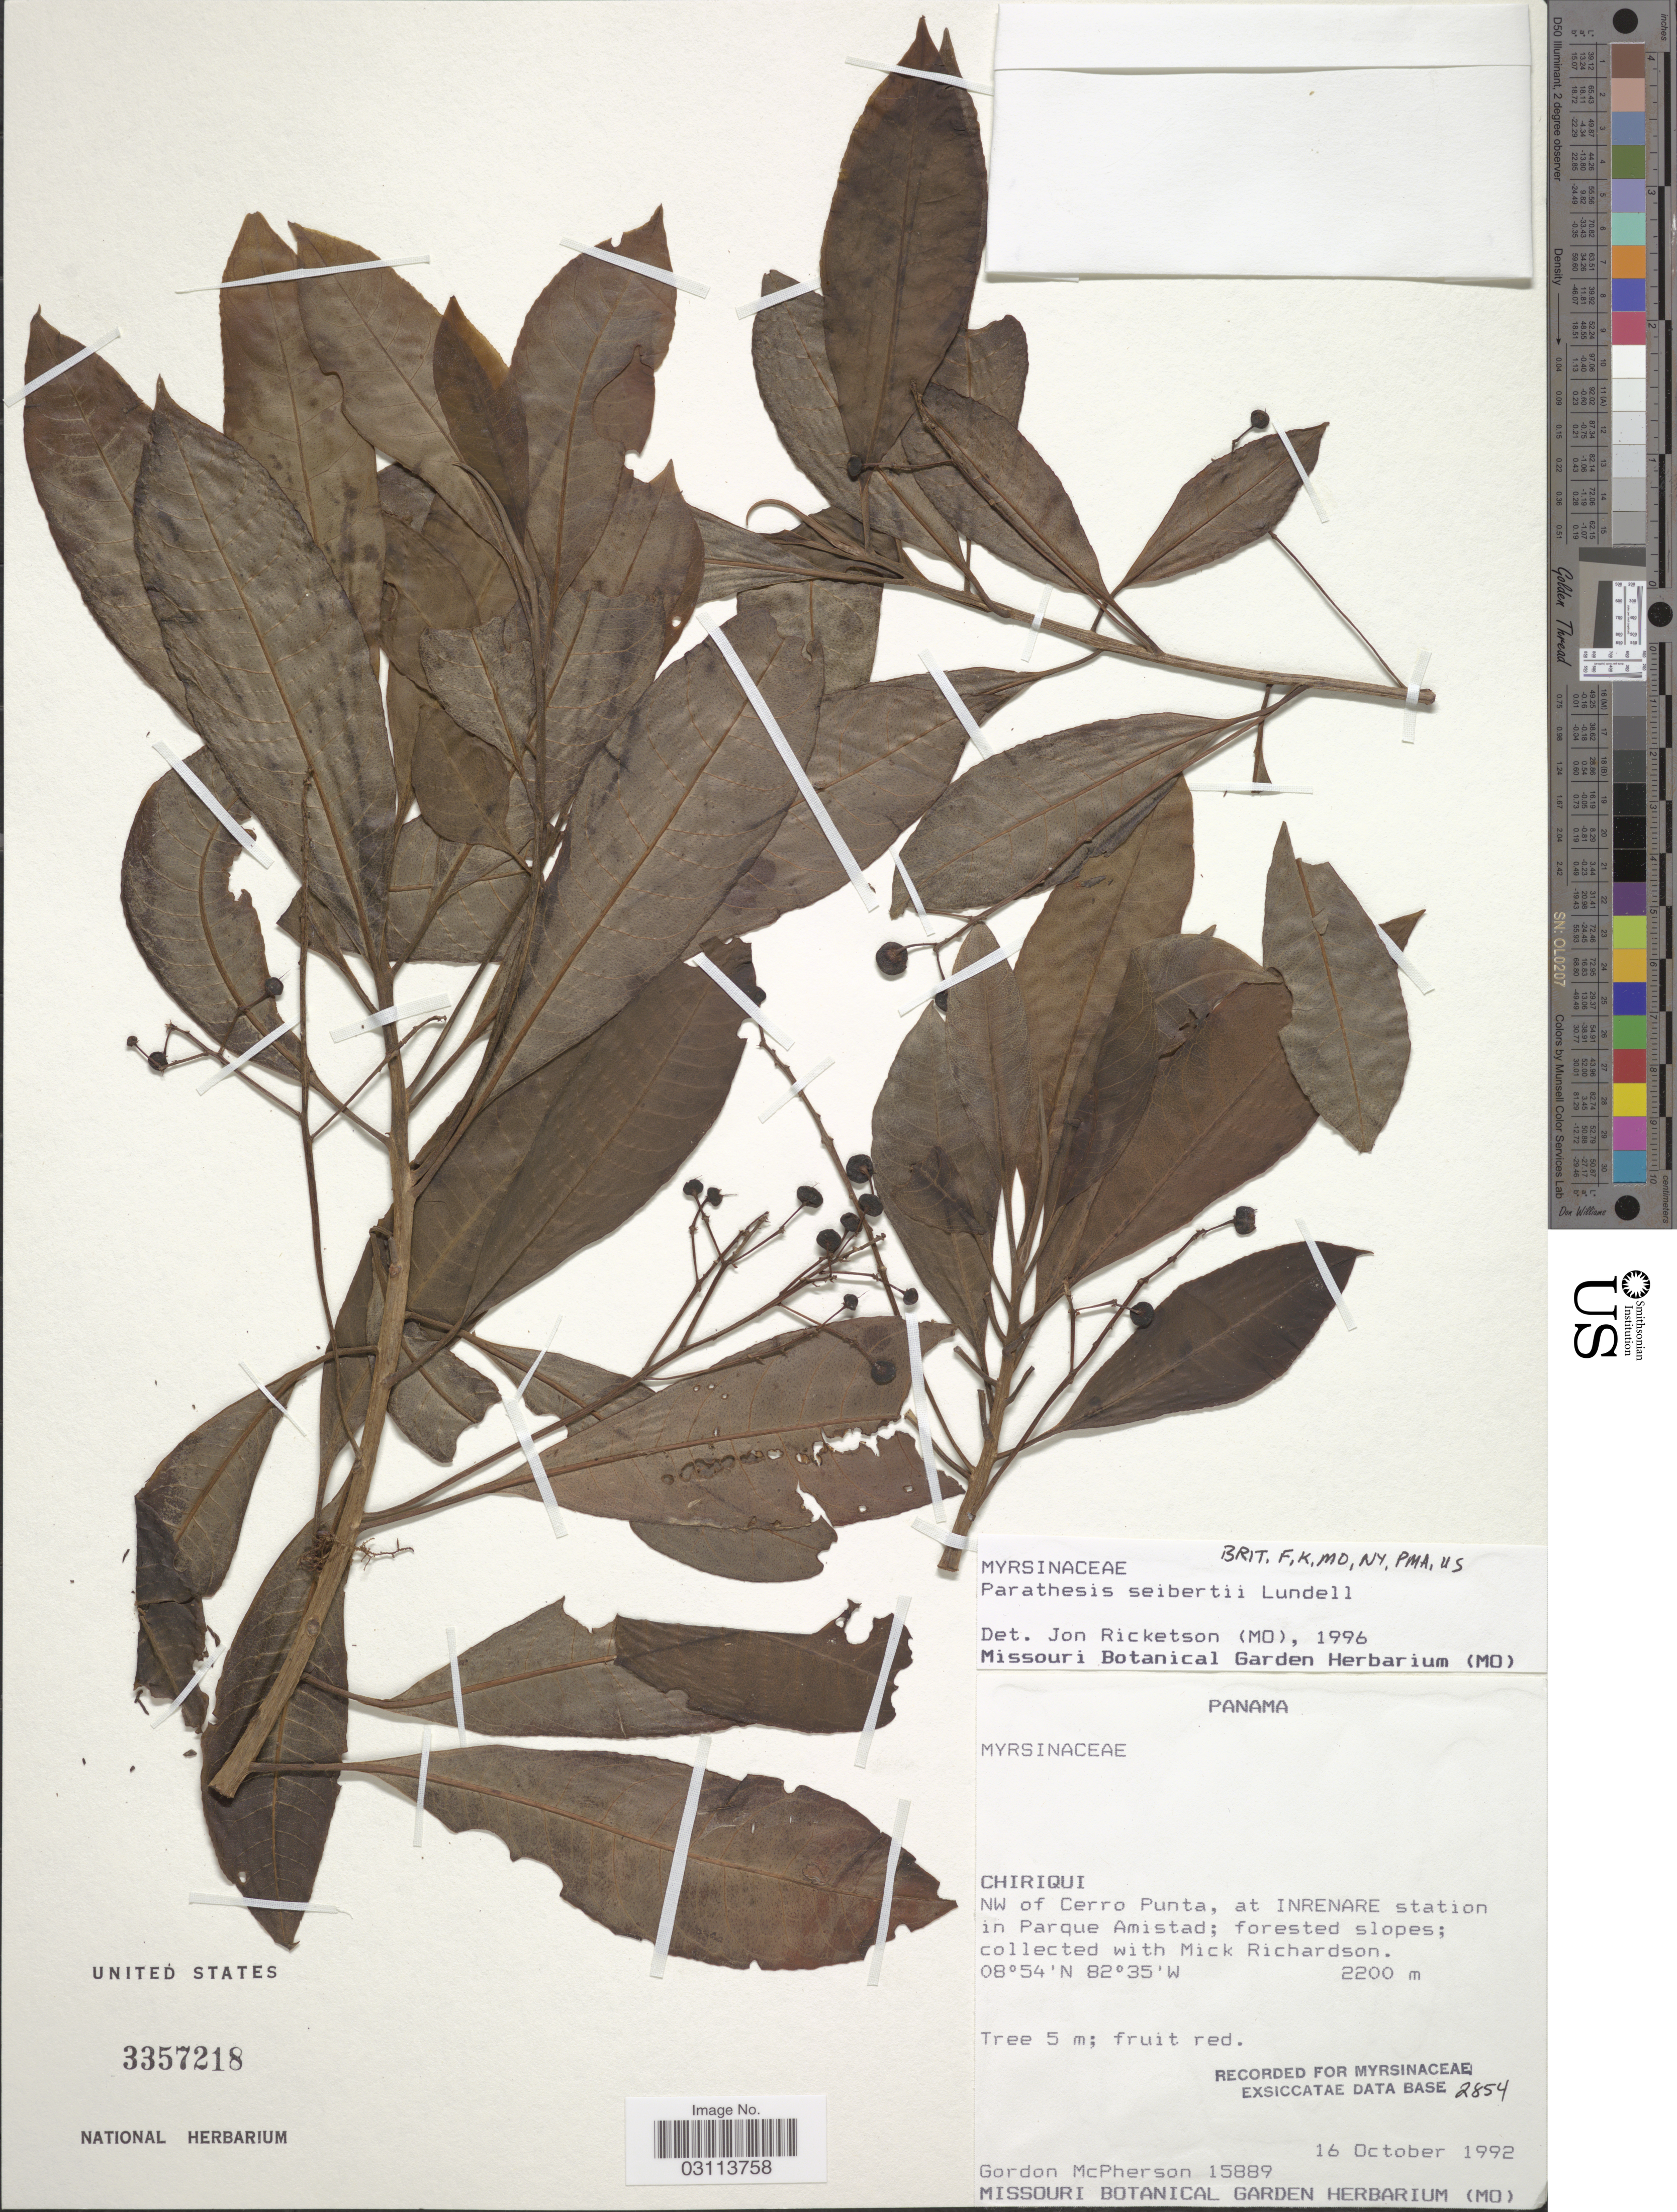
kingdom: Plantae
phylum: Tracheophyta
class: Magnoliopsida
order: Ericales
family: Primulaceae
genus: Parathesis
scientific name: Parathesis seibertii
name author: Lundell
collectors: G. McPherson & M. Richardson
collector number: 15889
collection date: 1992-10-16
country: Panama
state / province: Chiriqui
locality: NW of Cerro Punta, at INRENARE station in Parque Amistad.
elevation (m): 2200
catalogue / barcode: US 3357218